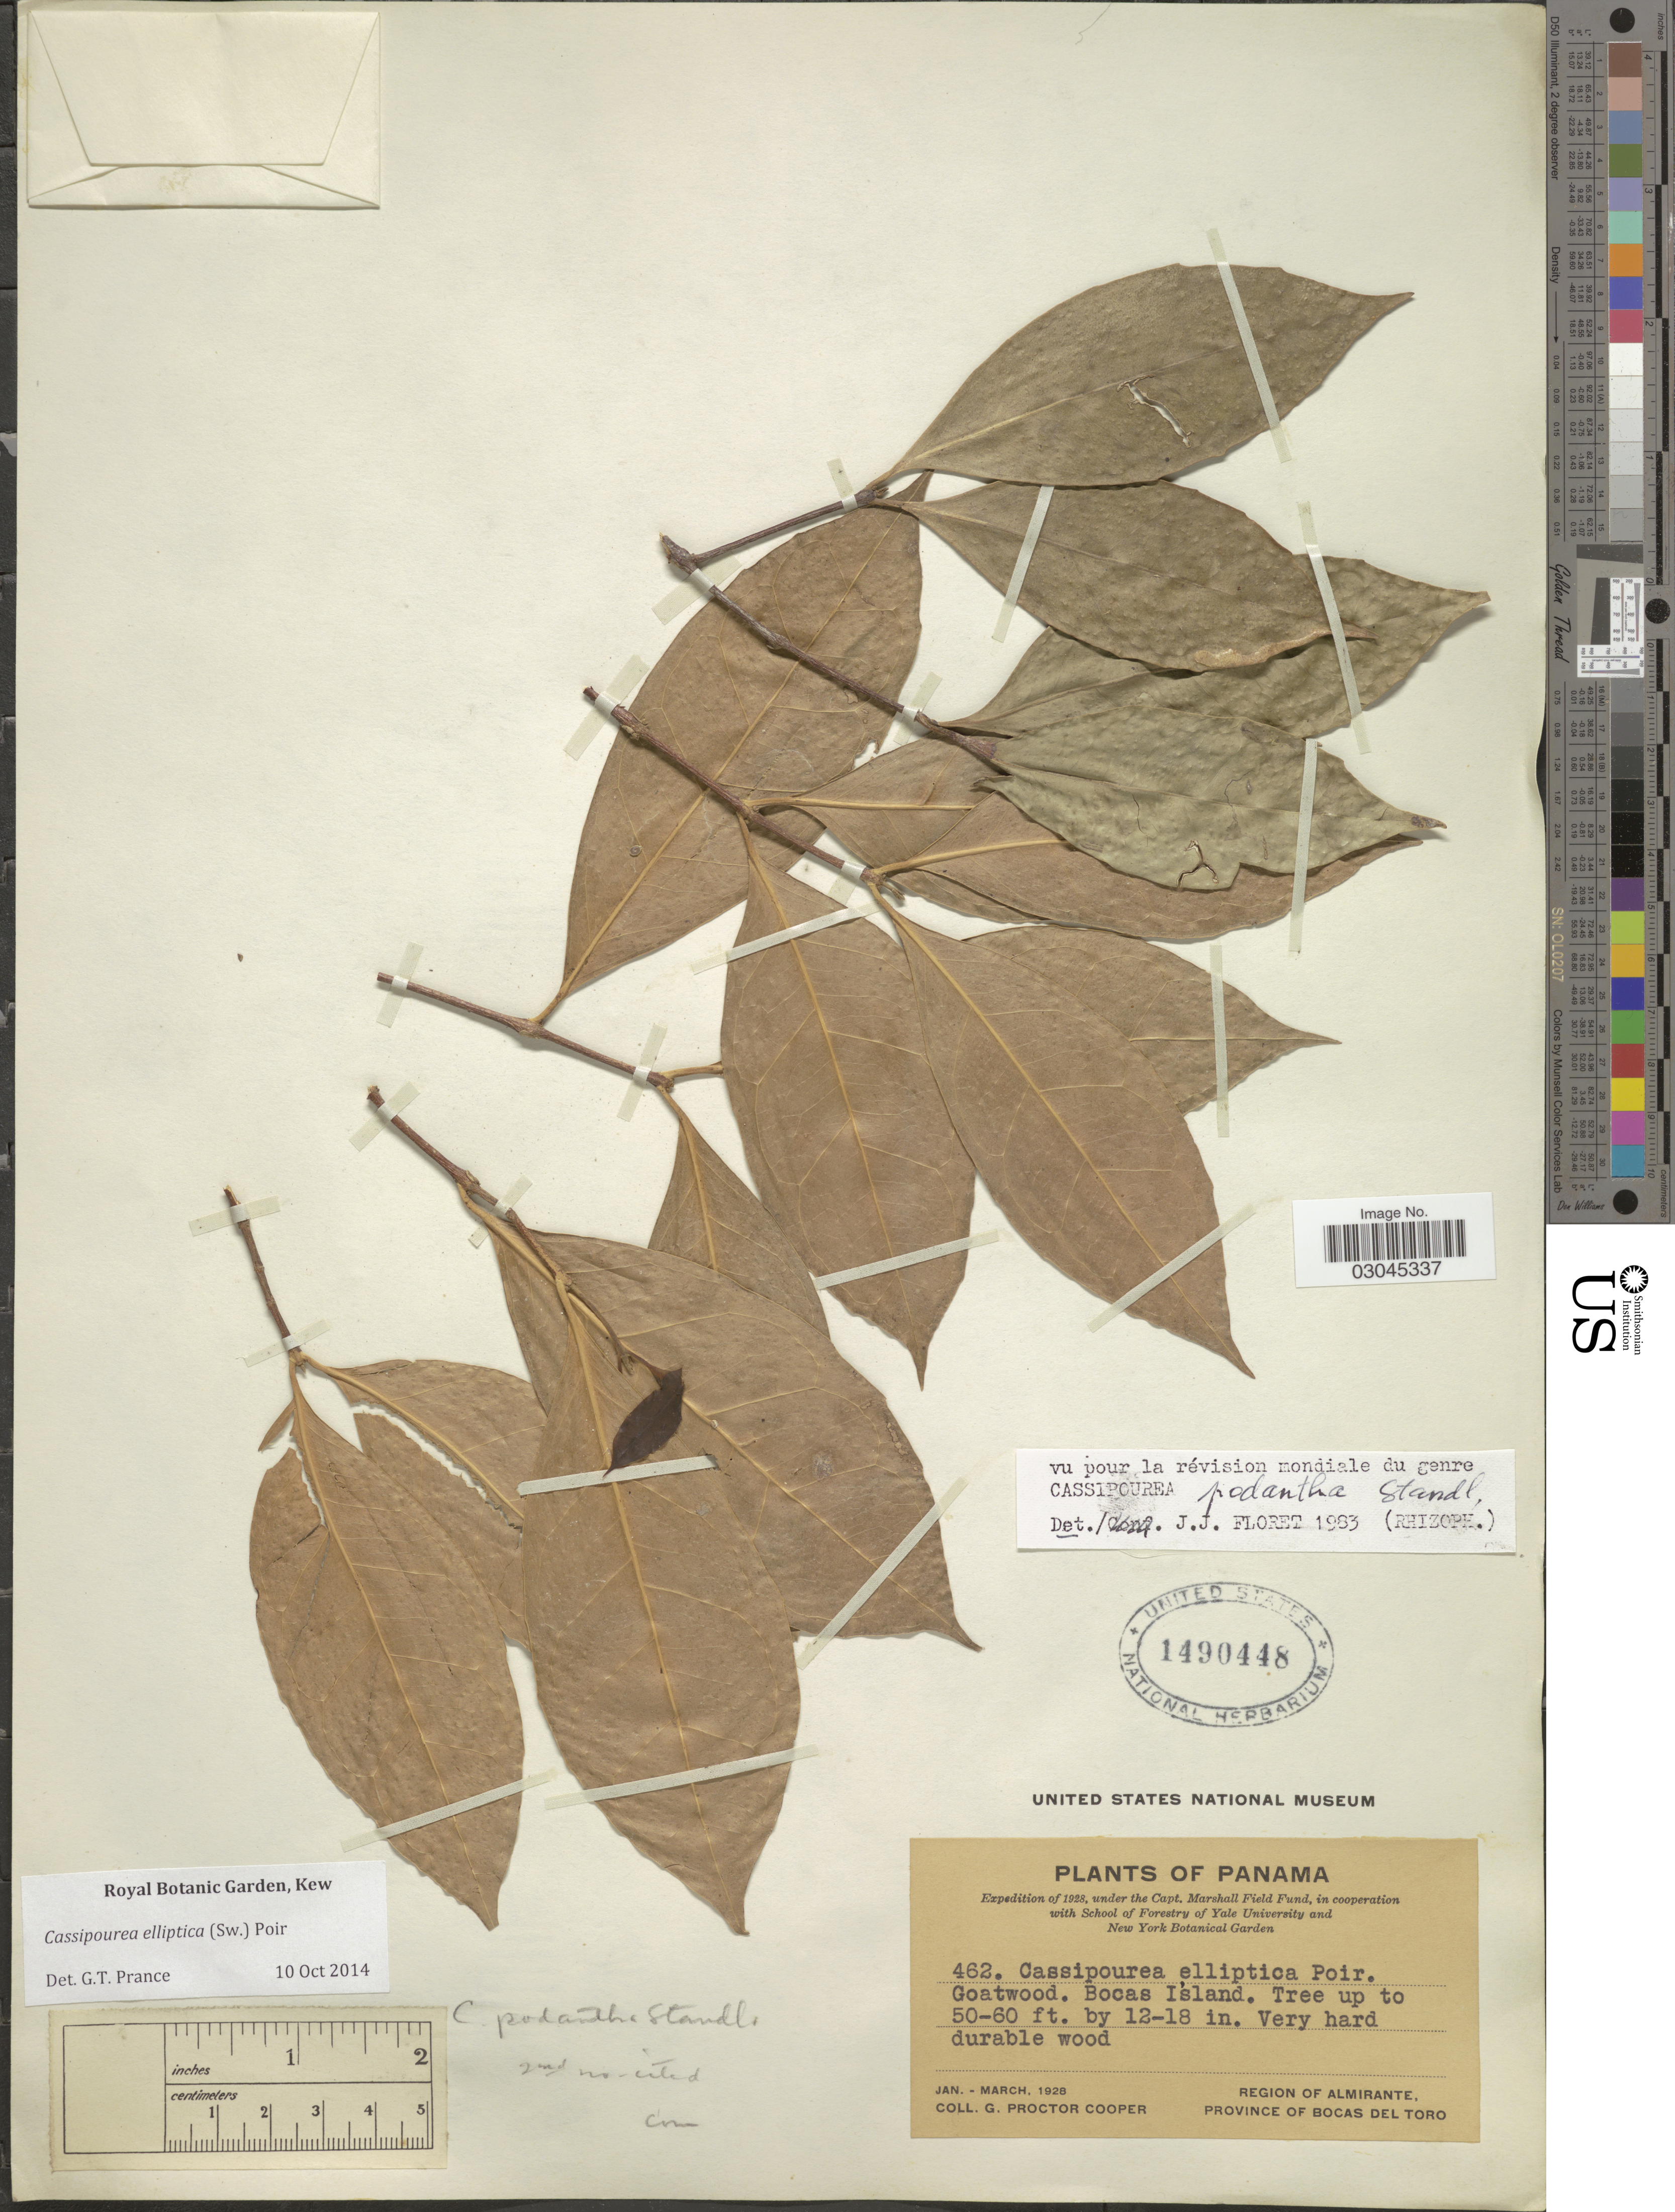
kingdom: Plantae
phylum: Tracheophyta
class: Magnoliopsida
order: Malpighiales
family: Rhizophoraceae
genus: Cassipourea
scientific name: Cassipourea elliptica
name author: (Sw.) Poir.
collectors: G. Cooper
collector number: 462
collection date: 1928-01/1928-03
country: Panama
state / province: Bocas del Toro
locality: Goatwood. Bocas Island. Region of Almirante, Province of Bocas del Toro.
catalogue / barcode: US 1490448